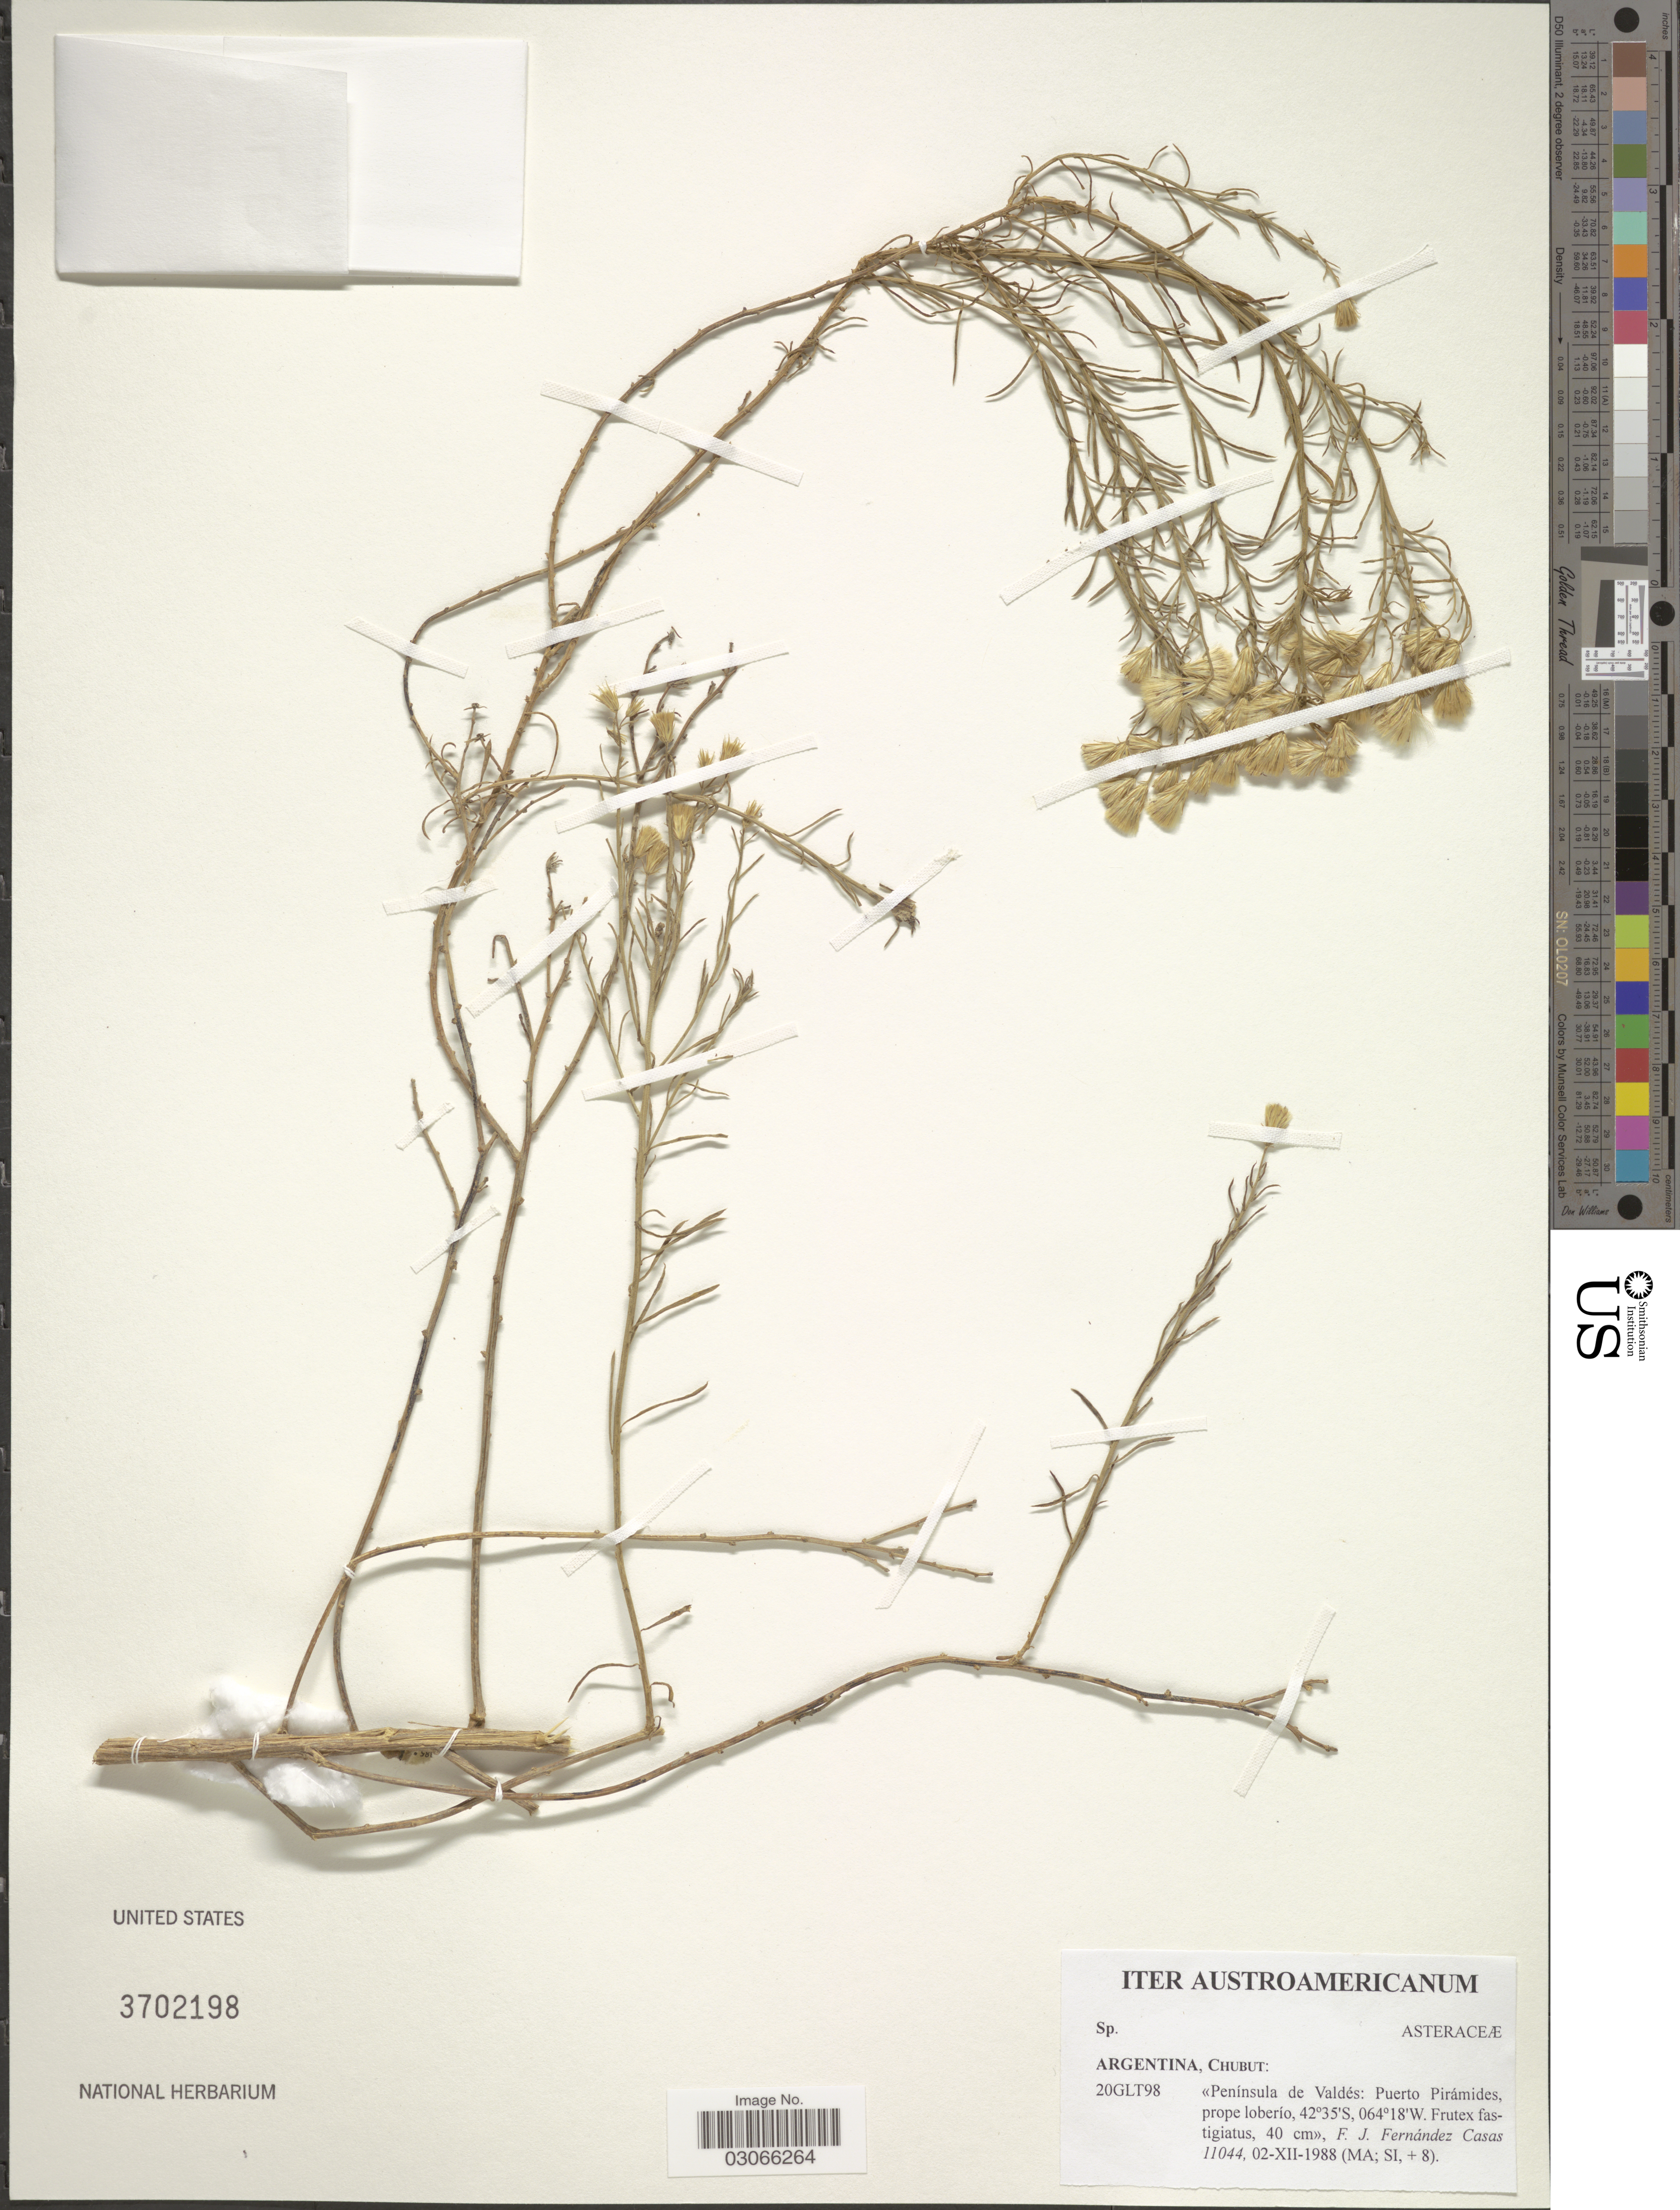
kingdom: Plantae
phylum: Tracheophyta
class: Magnoliopsida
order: Asterales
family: Asteraceae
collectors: F. Fernández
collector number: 11044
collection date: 1988-12-02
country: Argentina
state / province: Chubut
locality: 20GLT98. [unsure placement] <<Peninsula de Valdés: Puerto Pirámides, prope loberío>>.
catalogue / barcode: US 3702198